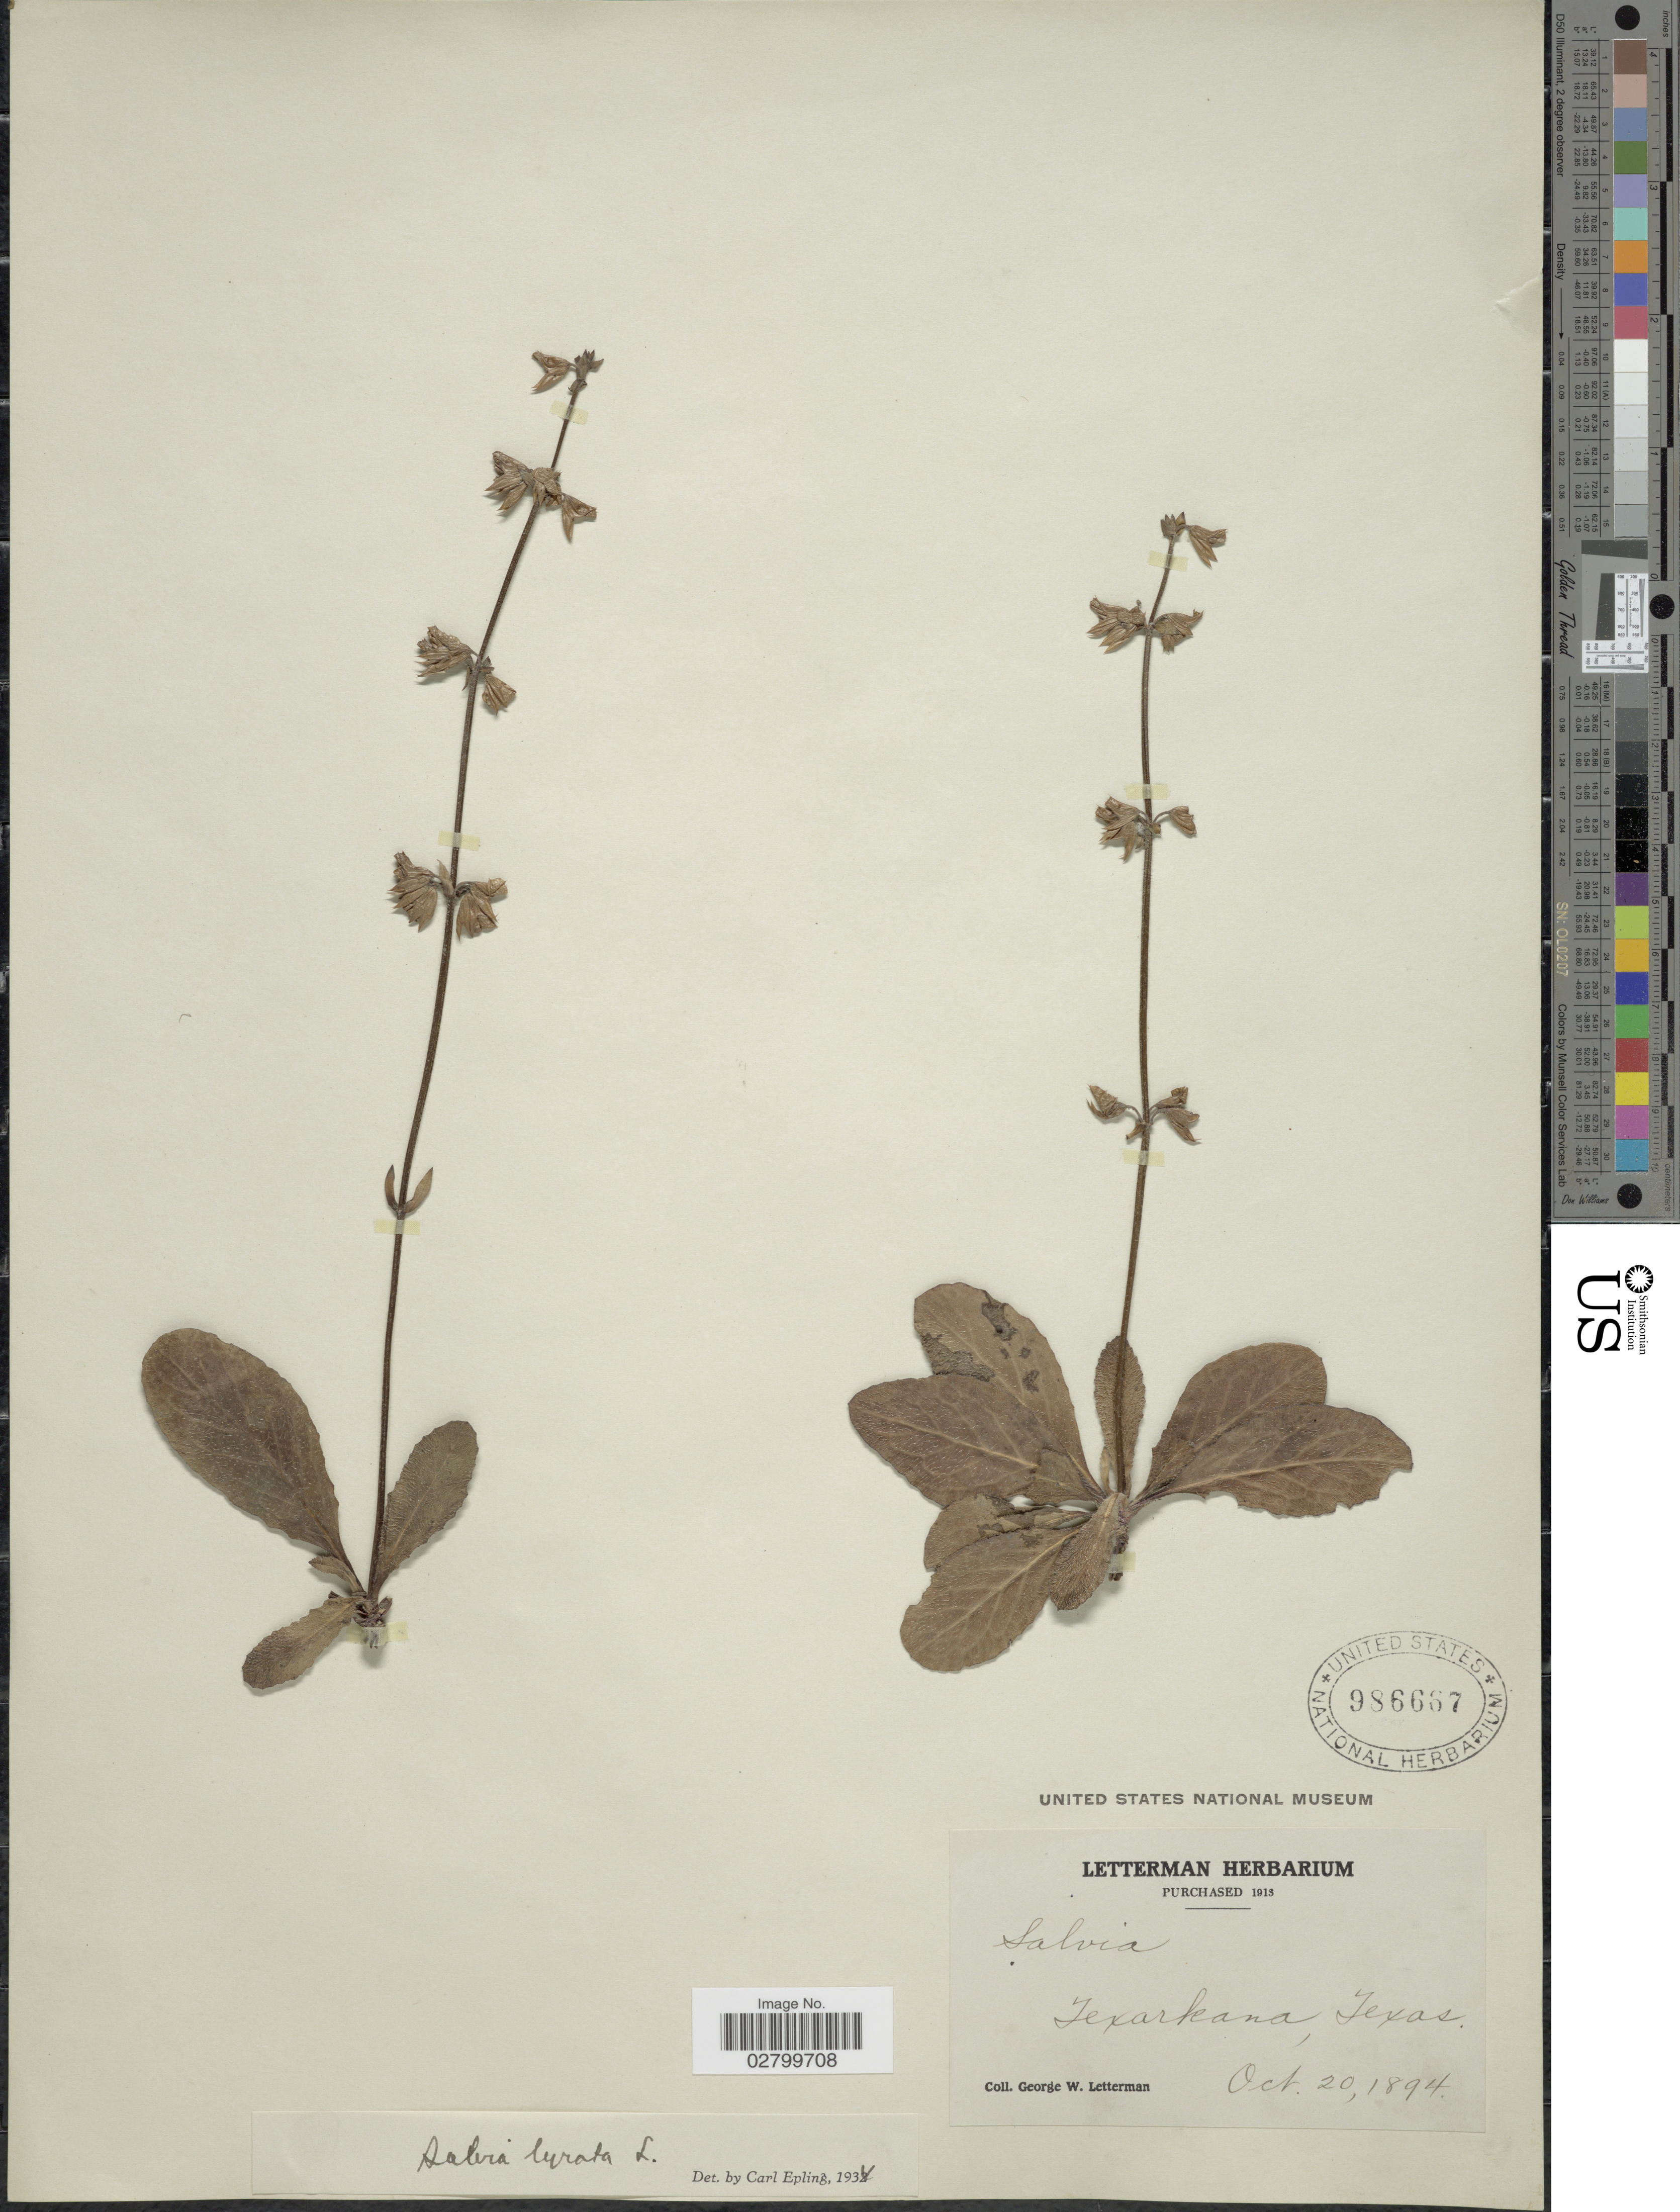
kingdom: Plantae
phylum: Tracheophyta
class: Magnoliopsida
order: Lamiales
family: Lamiaceae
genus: Salvia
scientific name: Salvia lyrata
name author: L.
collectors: G. W. Letterman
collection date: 1894-10-20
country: United States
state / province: Texas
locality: Texarkana, Texas.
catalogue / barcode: US 986667